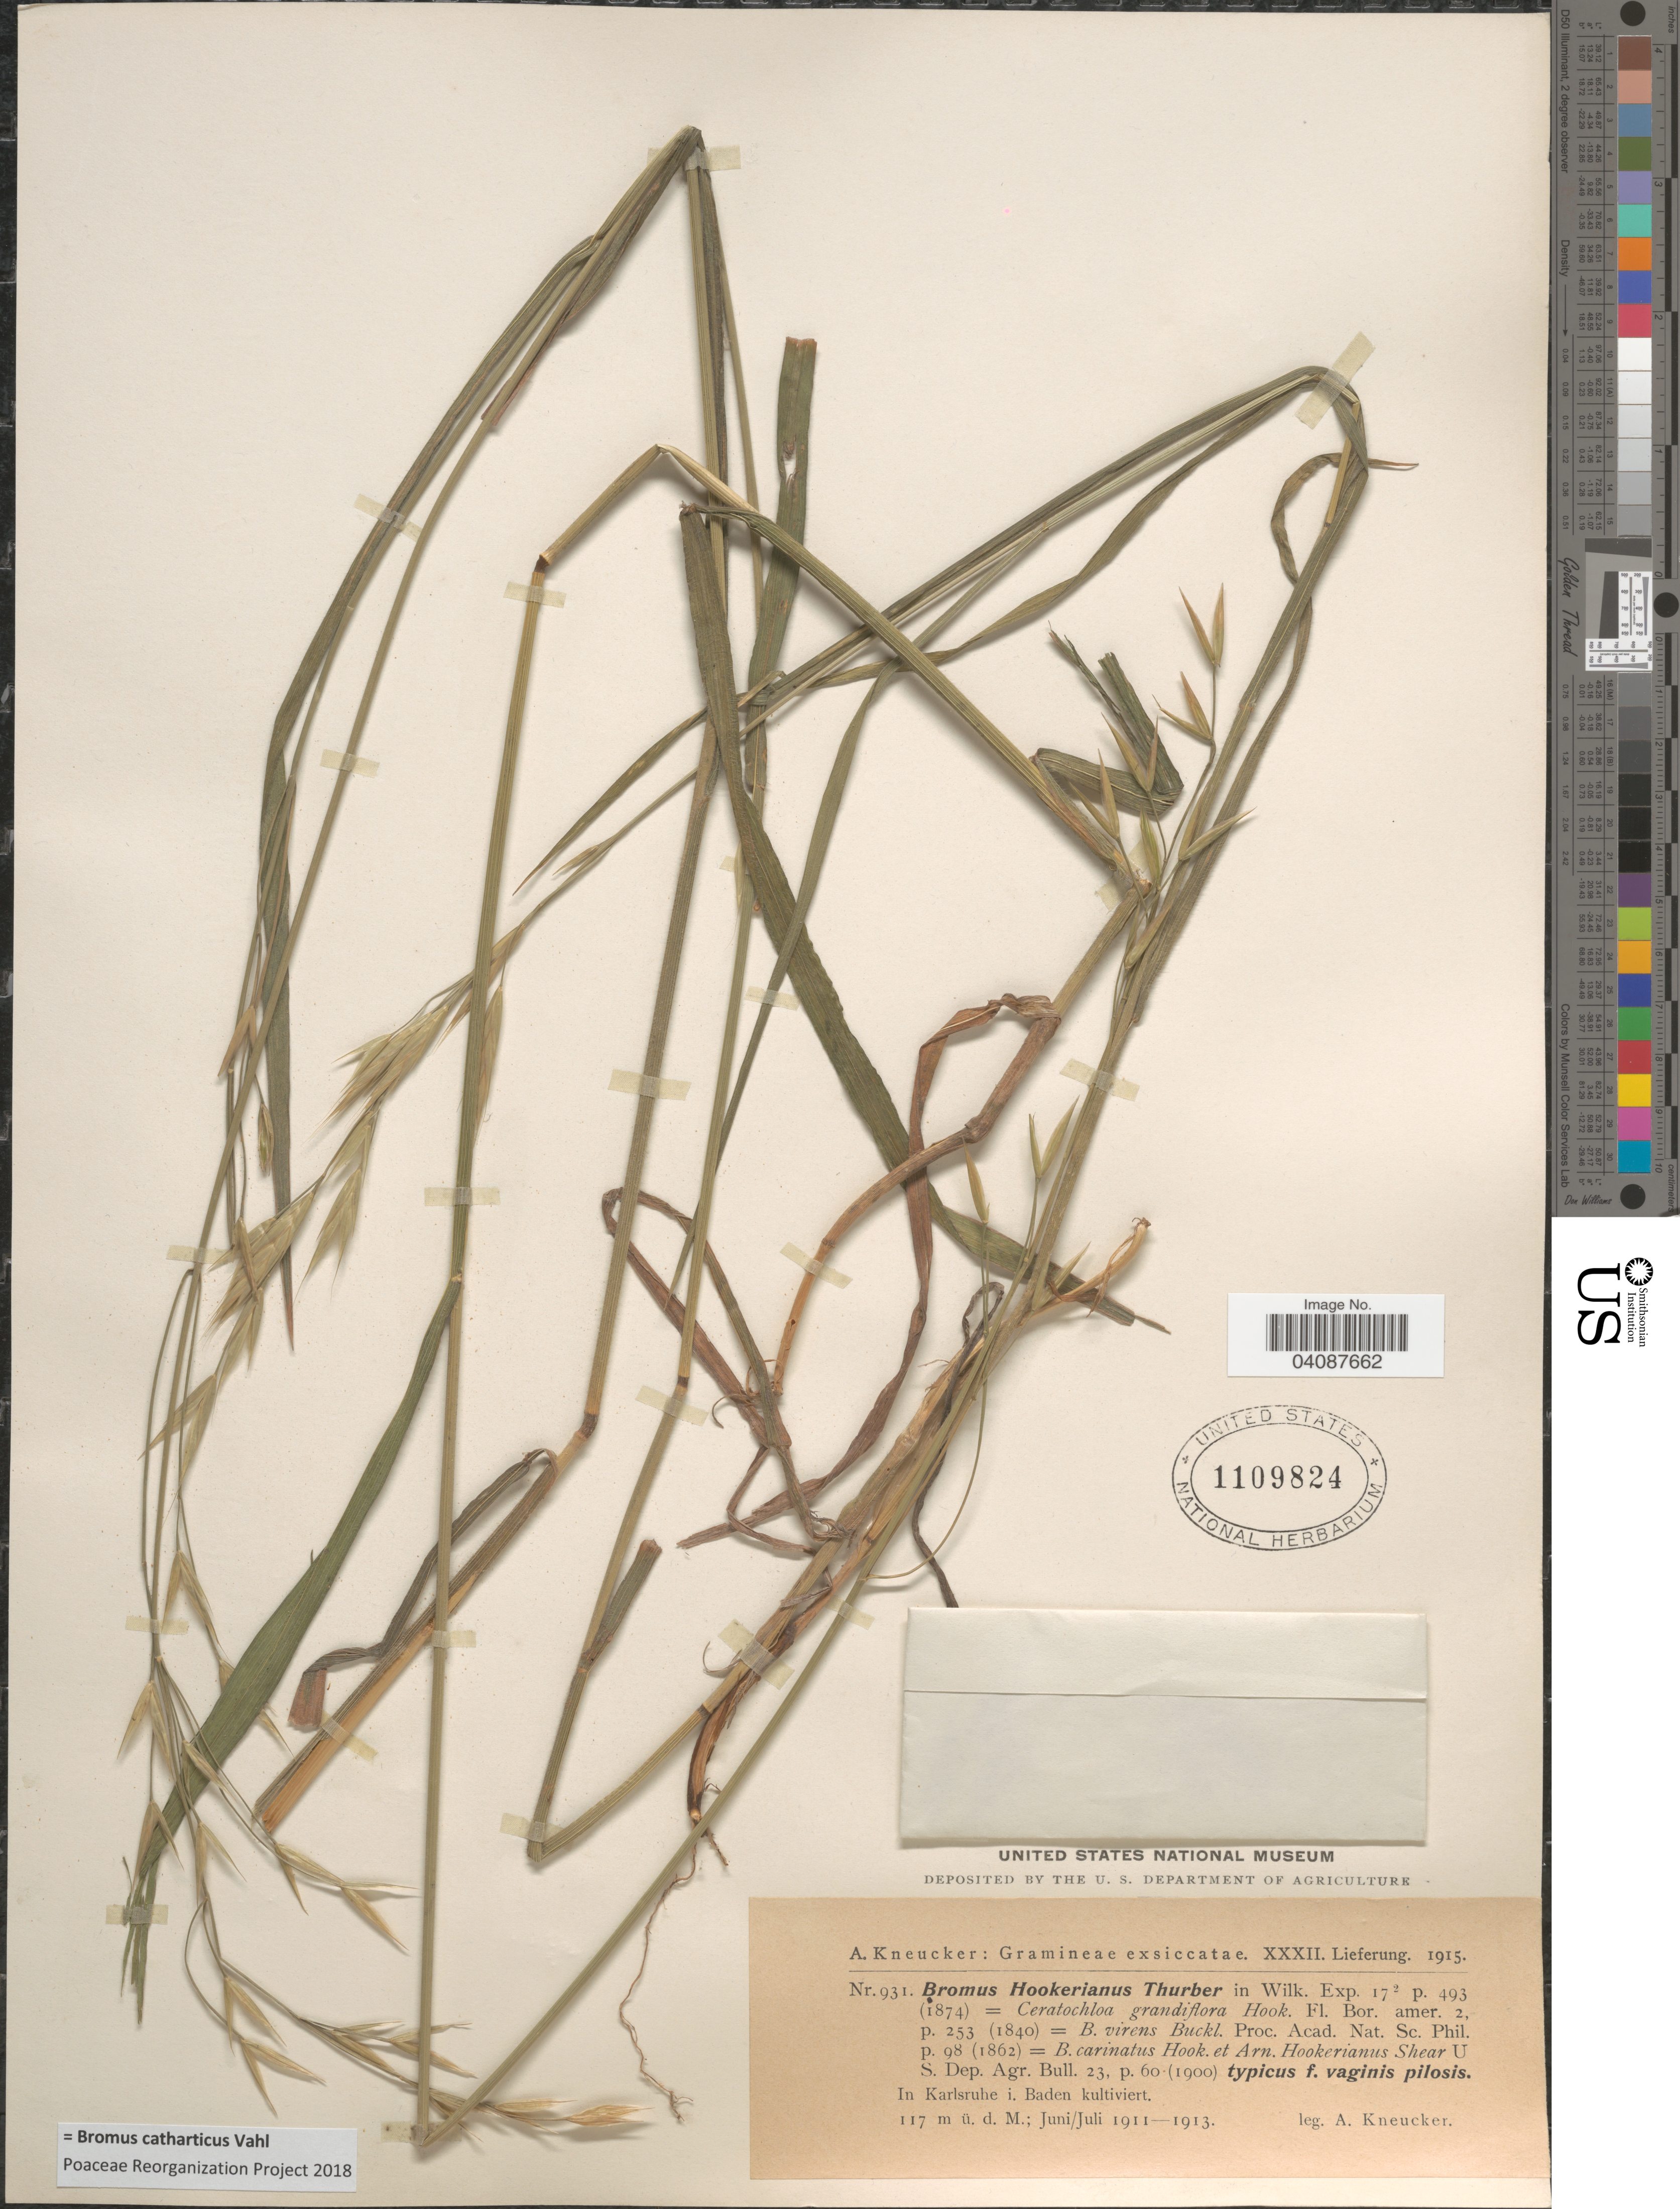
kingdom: Plantae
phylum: Tracheophyta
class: Liliopsida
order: Poales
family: Poaceae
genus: Bromus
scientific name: Bromus commutatus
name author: Schrad.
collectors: A. Kneucker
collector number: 931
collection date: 1911-06/1913-07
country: Germany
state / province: Baden-Württemberg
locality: In Karlsruhe i. Baden kultiviert.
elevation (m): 117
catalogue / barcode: US 1109824